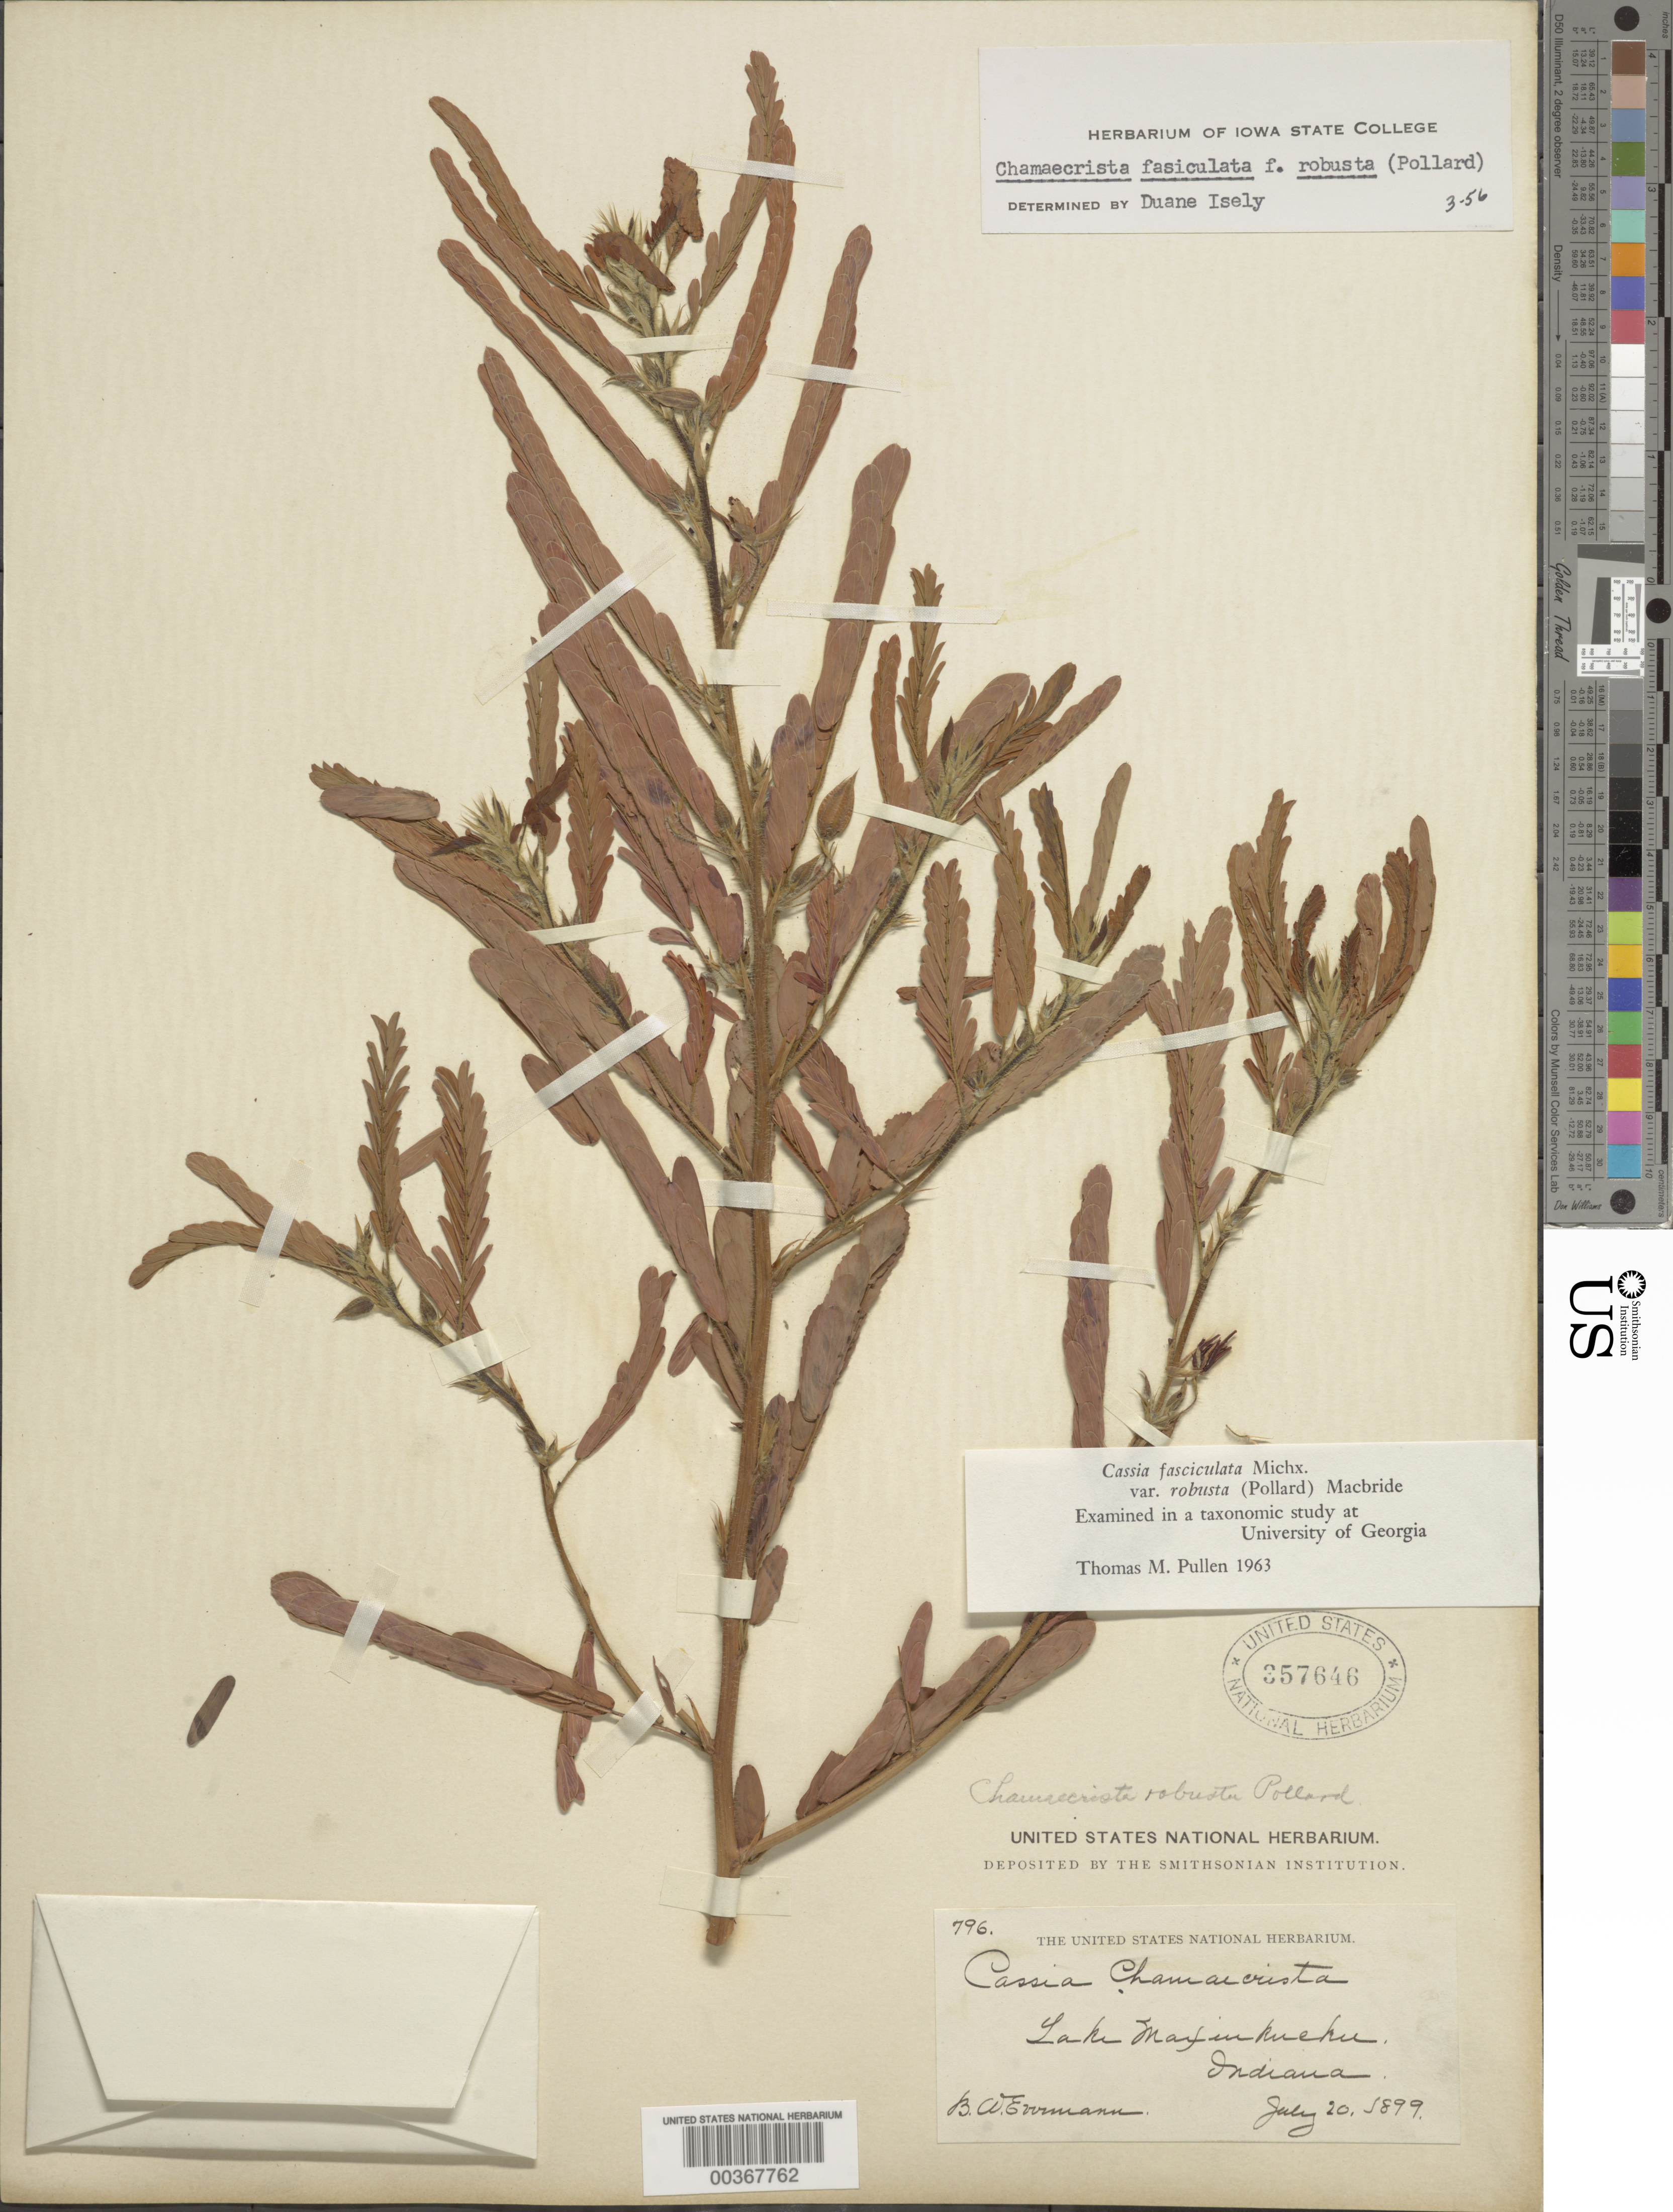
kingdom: Plantae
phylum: Tracheophyta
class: Magnoliopsida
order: Fabales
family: Fabaceae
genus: Chamaecrista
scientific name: Chamaecrista fasciculata var. robusta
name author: (Pollard) Moldenke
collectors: B. W. Evermann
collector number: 796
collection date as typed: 20 Jul 1899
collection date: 1899-07-20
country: United States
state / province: Indiana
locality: Lake Maxinkuckee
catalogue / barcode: US 357646